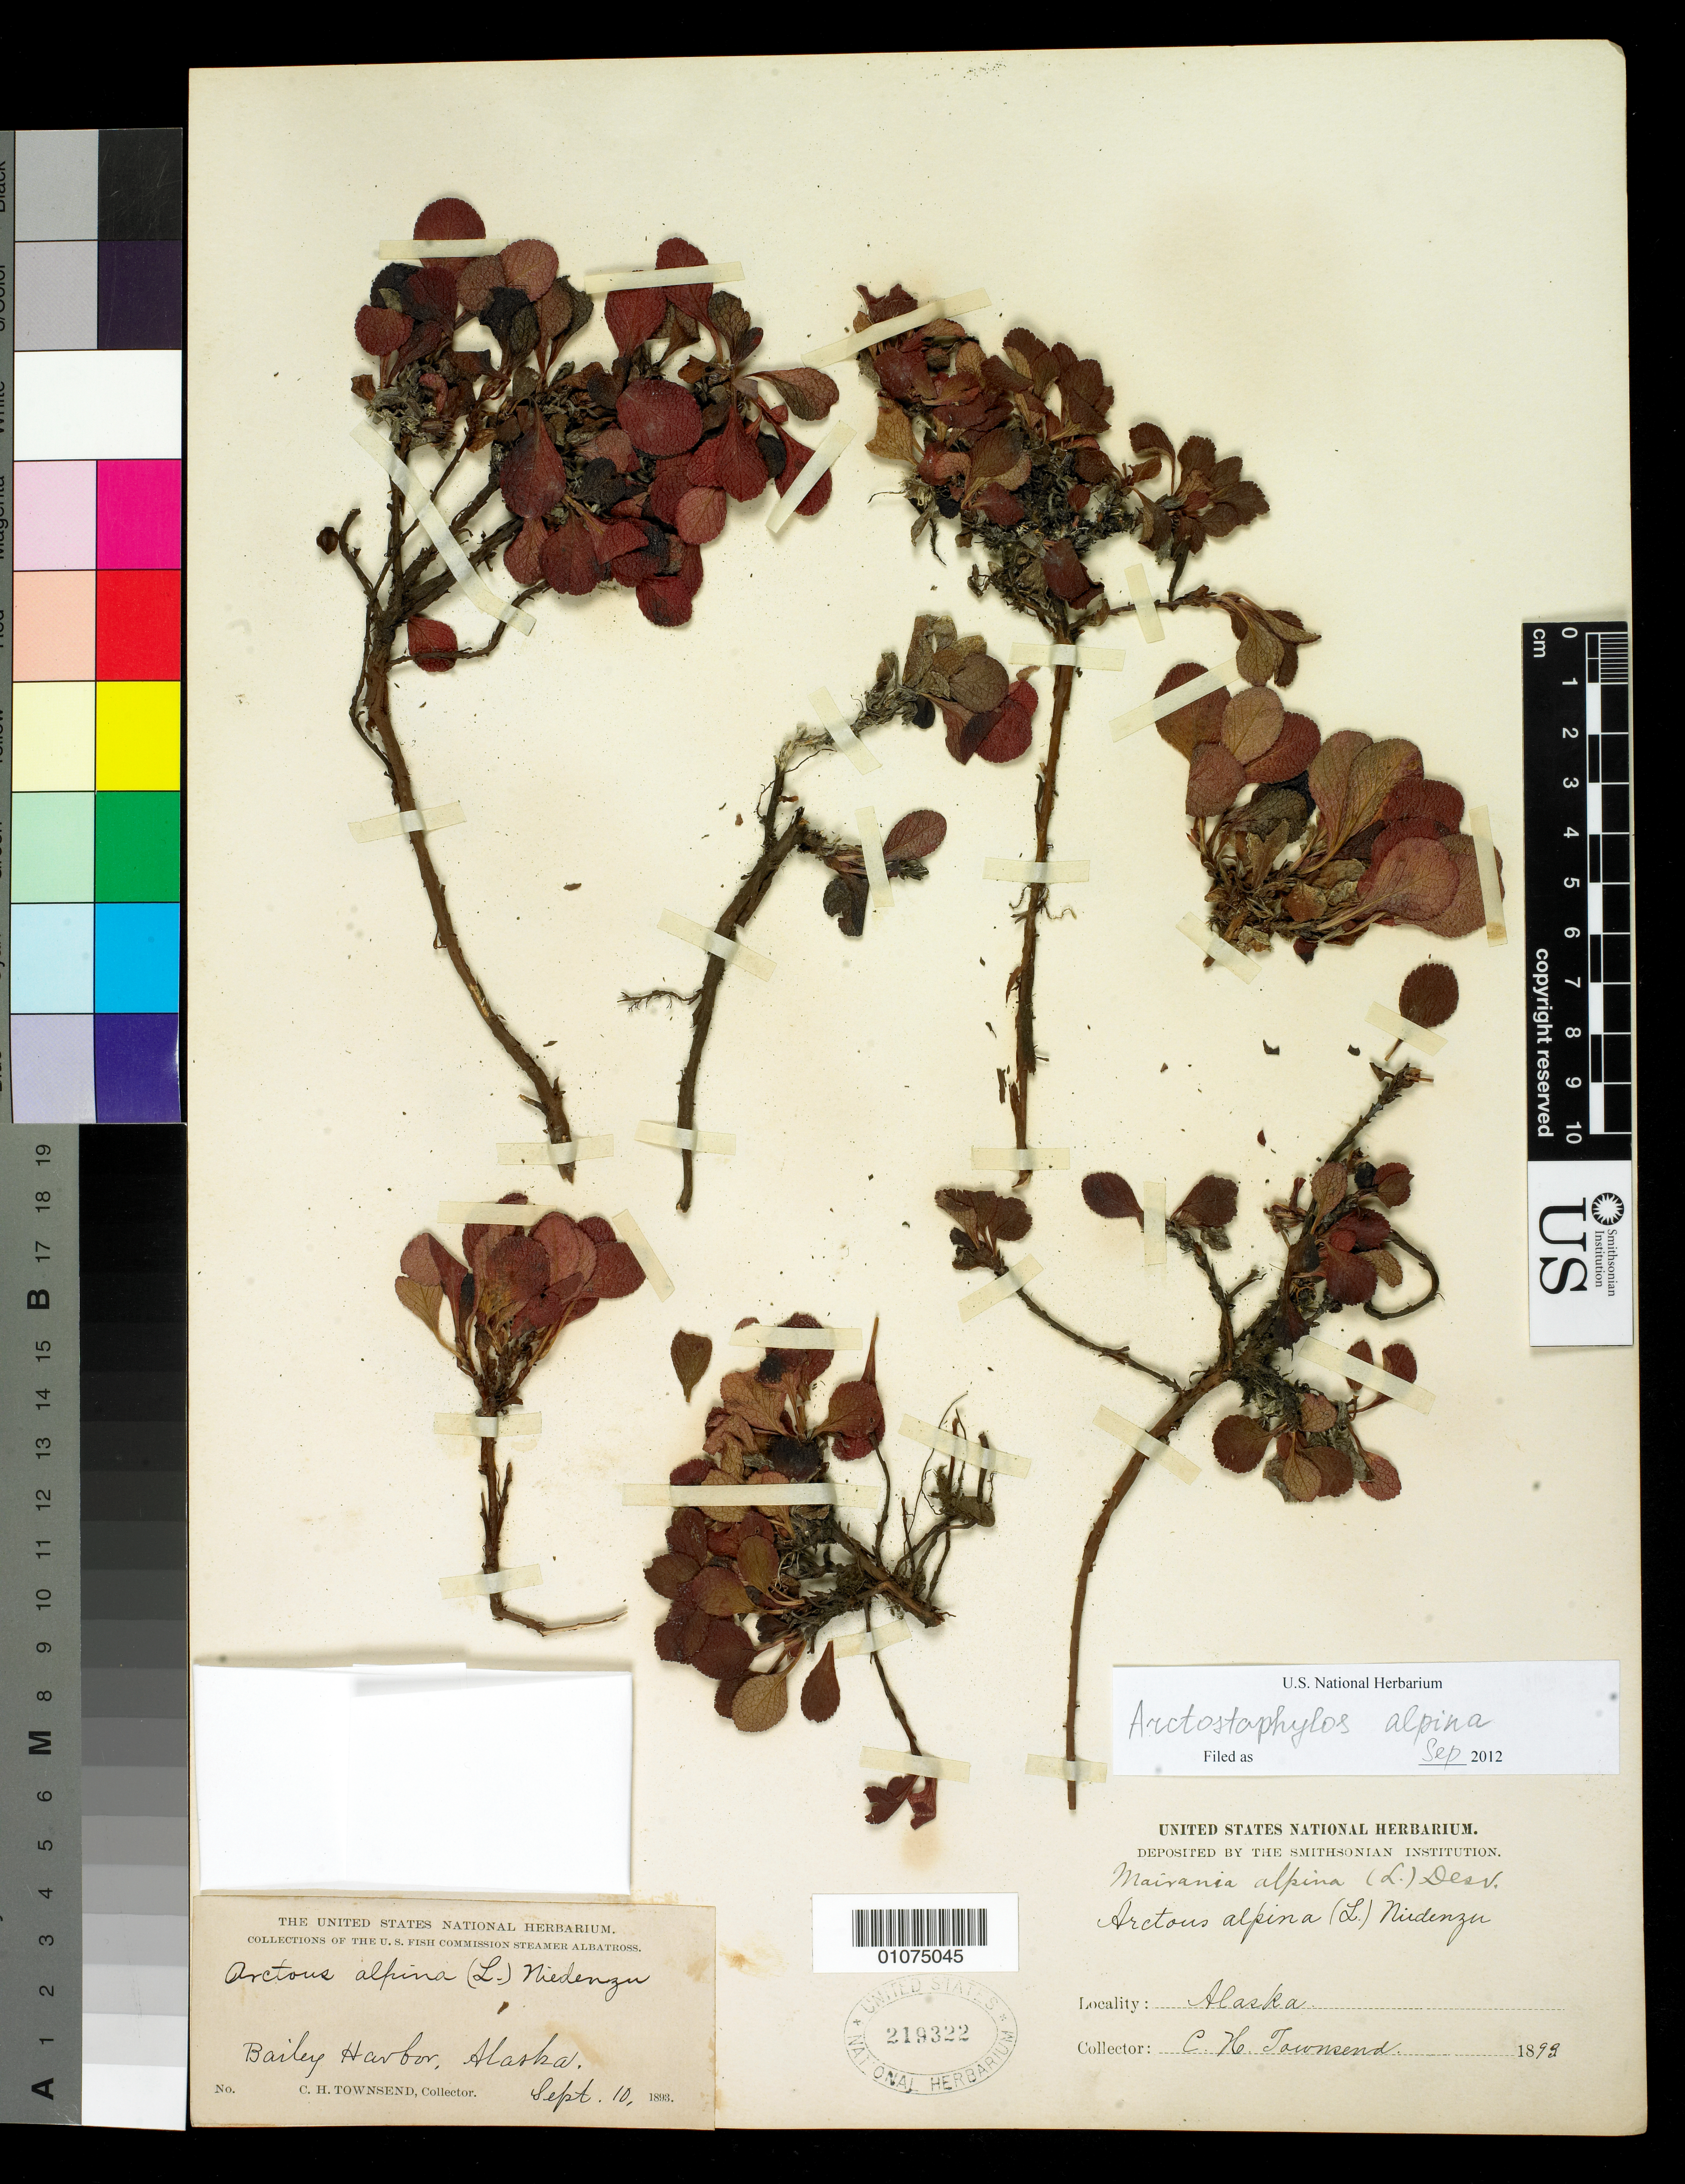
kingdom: Plantae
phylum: Tracheophyta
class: Magnoliopsida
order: Ericales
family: Ericaceae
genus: Arctostaphylos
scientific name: Arctostaphylos alpina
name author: (L.) Spreng.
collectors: C. H. Townsend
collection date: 1893-09-10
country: United States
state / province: Alaska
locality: Bailey Harbor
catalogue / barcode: US 219322